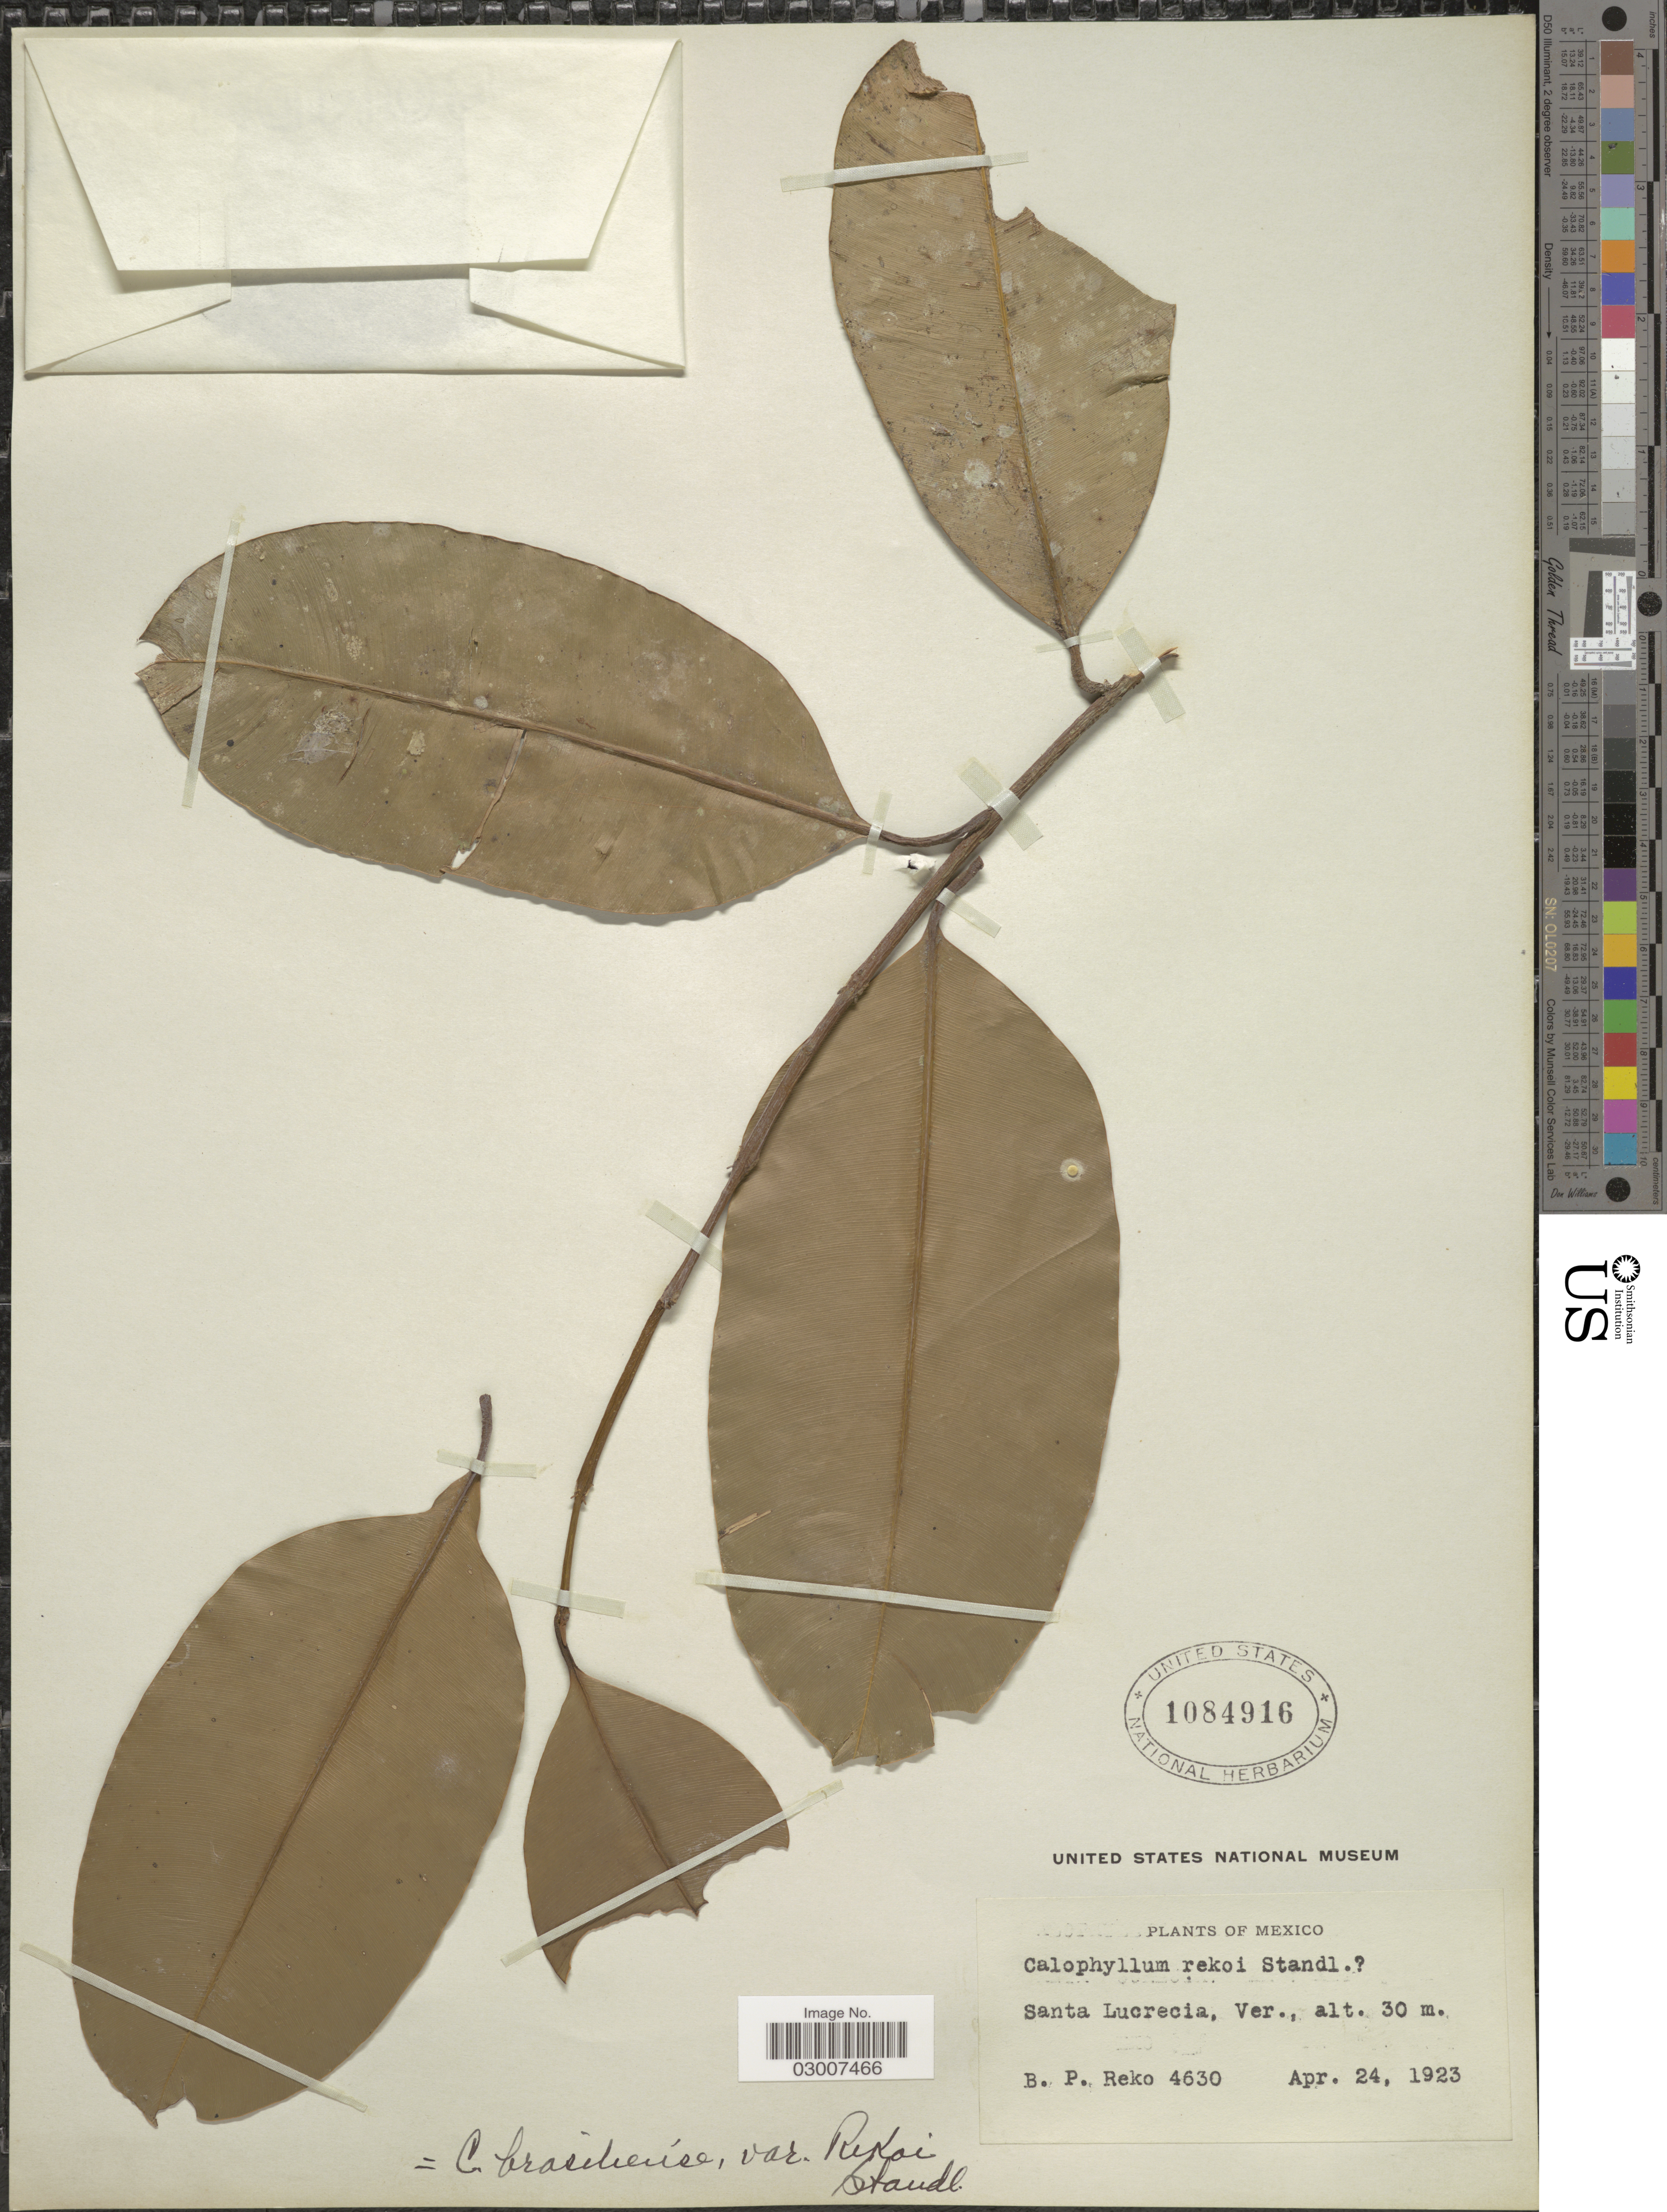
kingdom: Plantae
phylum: Tracheophyta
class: Magnoliopsida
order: Malpighiales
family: Calophyllaceae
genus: Calophyllum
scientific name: Calophyllum brasiliense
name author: Cambess.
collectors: B. P. Reko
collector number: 4630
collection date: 1923-04-24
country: Mexico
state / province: Veracruz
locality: Santa Lucrecia, Ver.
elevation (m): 30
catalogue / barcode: US 1084916